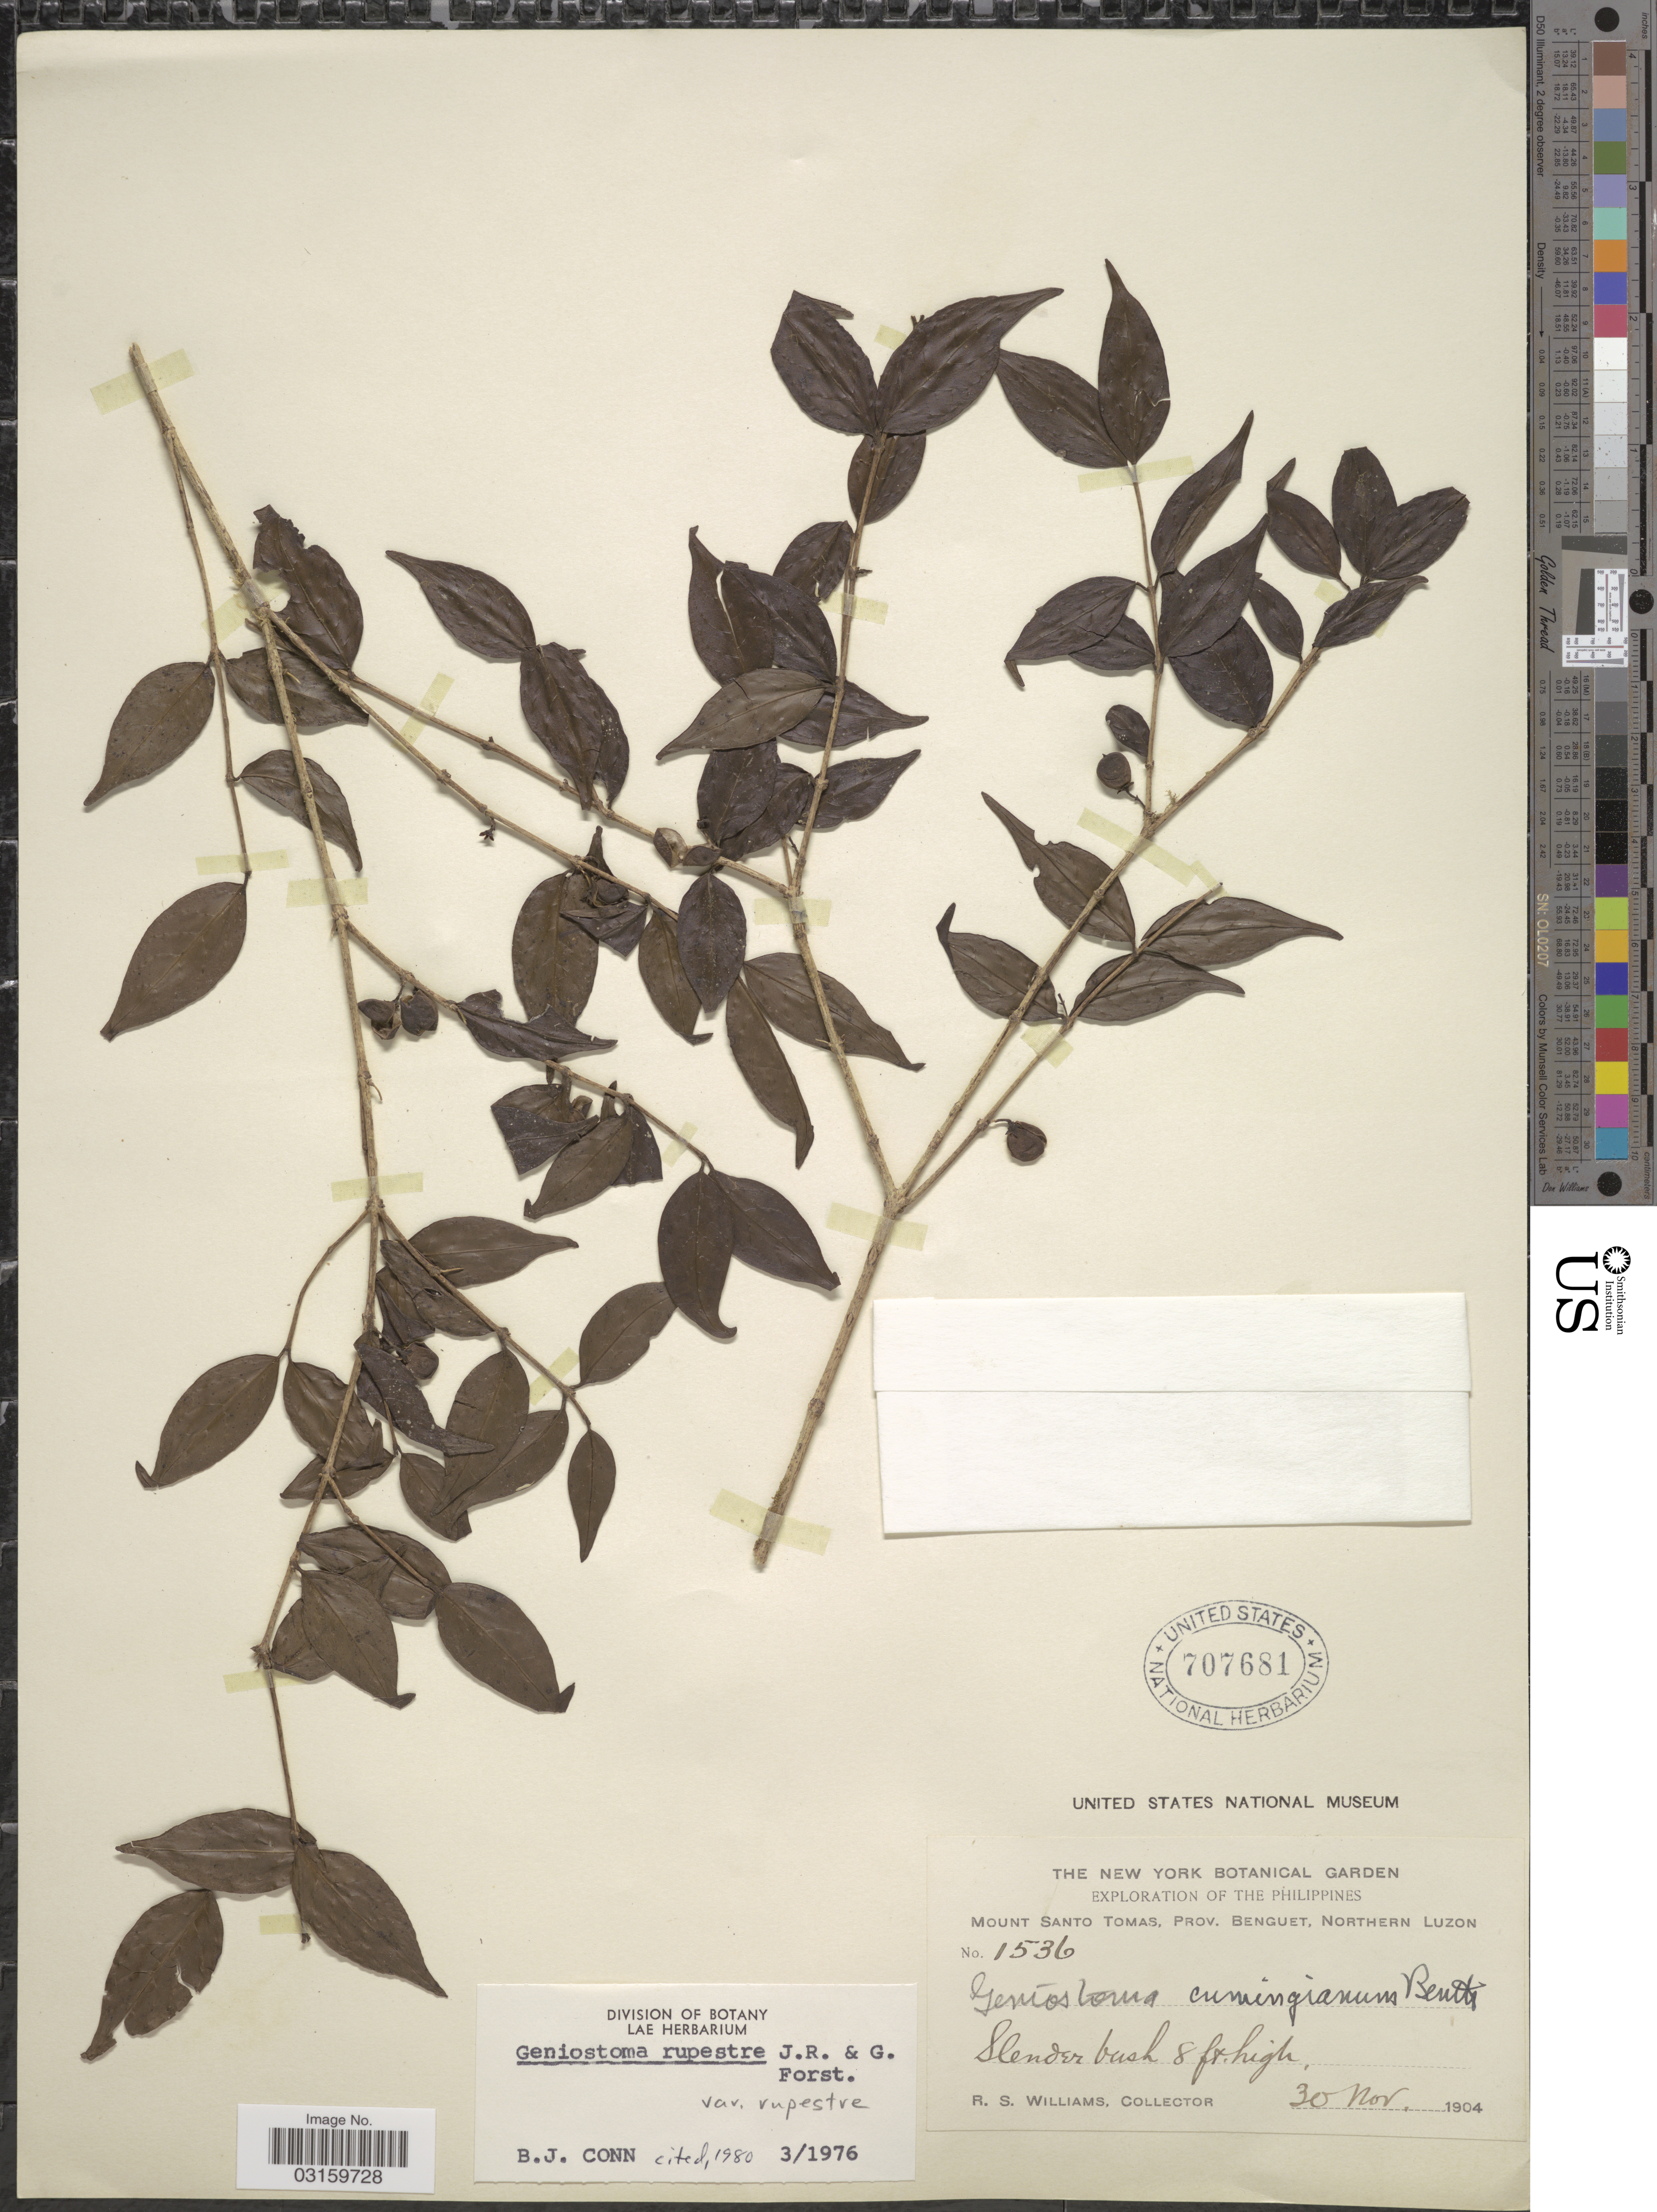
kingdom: Plantae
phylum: Tracheophyta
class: Magnoliopsida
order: Gentianales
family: Loganiaceae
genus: Geniostoma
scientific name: Geniostoma rupestre var. rupestre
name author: J.R. Forst. & G. Forst.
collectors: R. S. Williams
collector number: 1536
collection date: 1904-11-30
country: Philippines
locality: Mount Santo Tomas, Prov. Benguet, Northern Luzon.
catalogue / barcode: US 707681